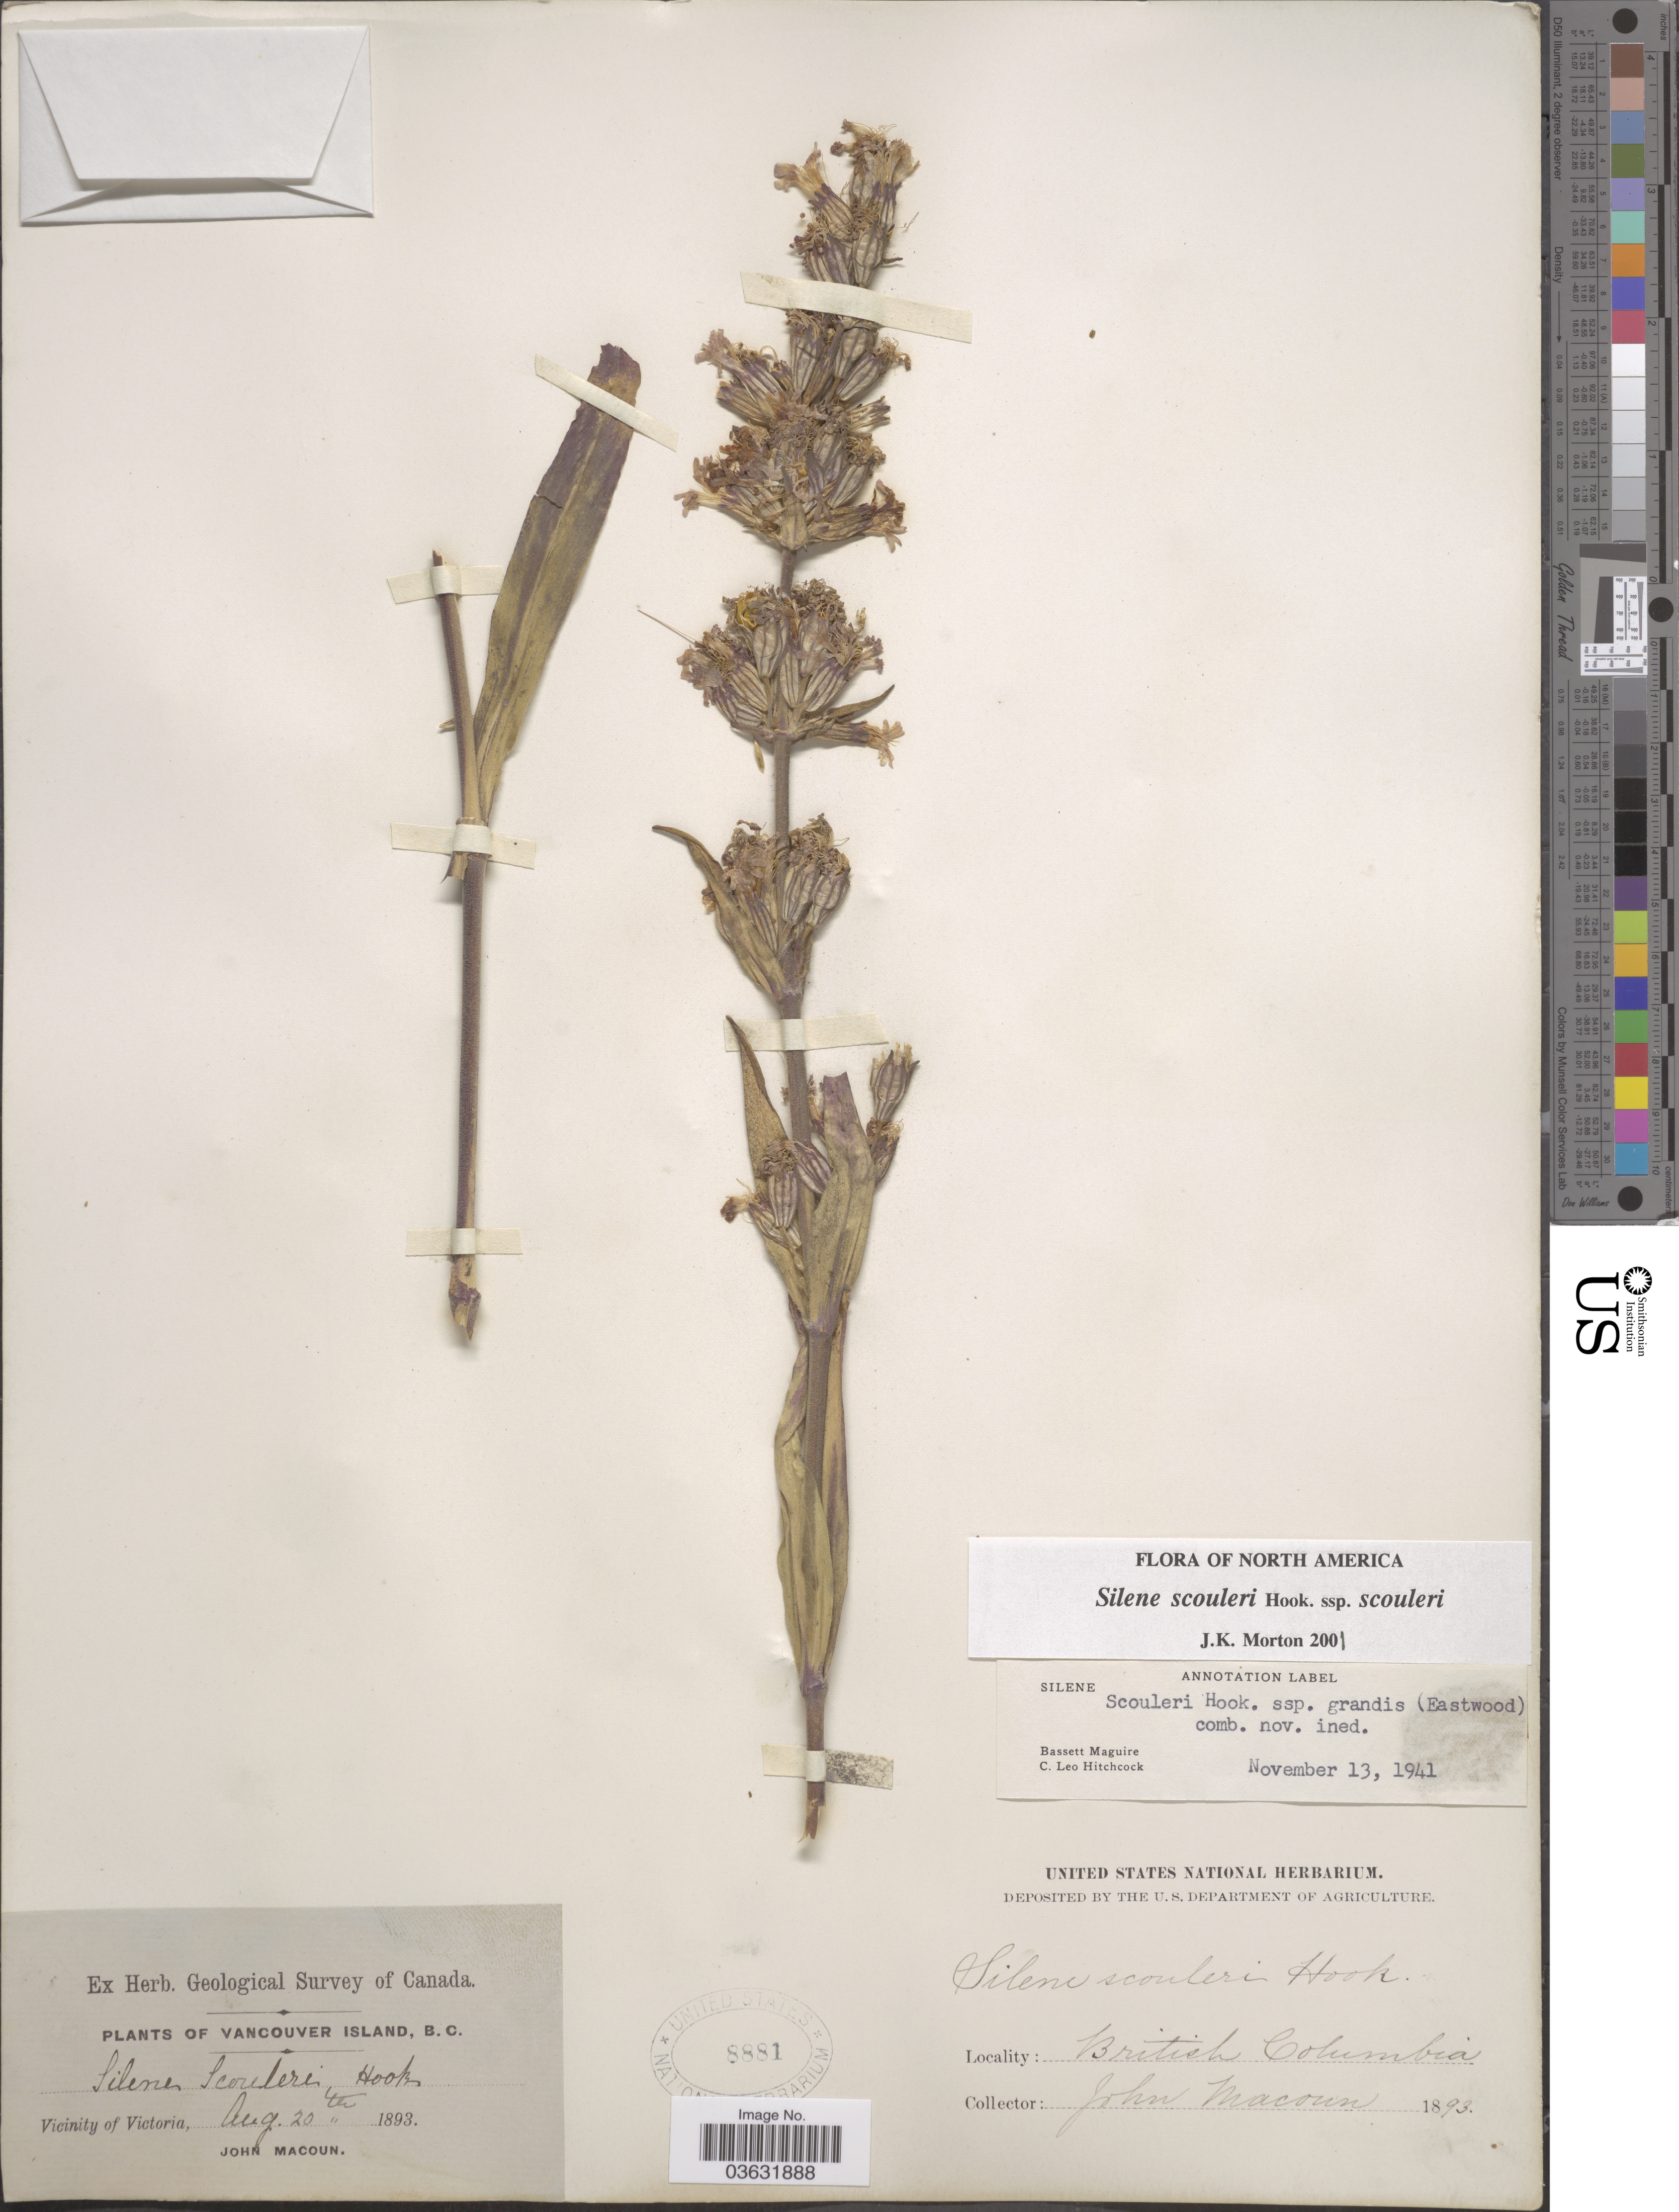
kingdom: Plantae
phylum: Tracheophyta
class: Magnoliopsida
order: Caryophyllales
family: Caryophyllaceae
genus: Silene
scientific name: Silene scouleri subsp. grandis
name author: (Eastw.) C.L. Hitchc. & Maguire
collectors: J. Macoun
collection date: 1893-08-20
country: Canada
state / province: British Columbia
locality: Vancouver Island. Vicinity of Victoria.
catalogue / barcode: US 8881